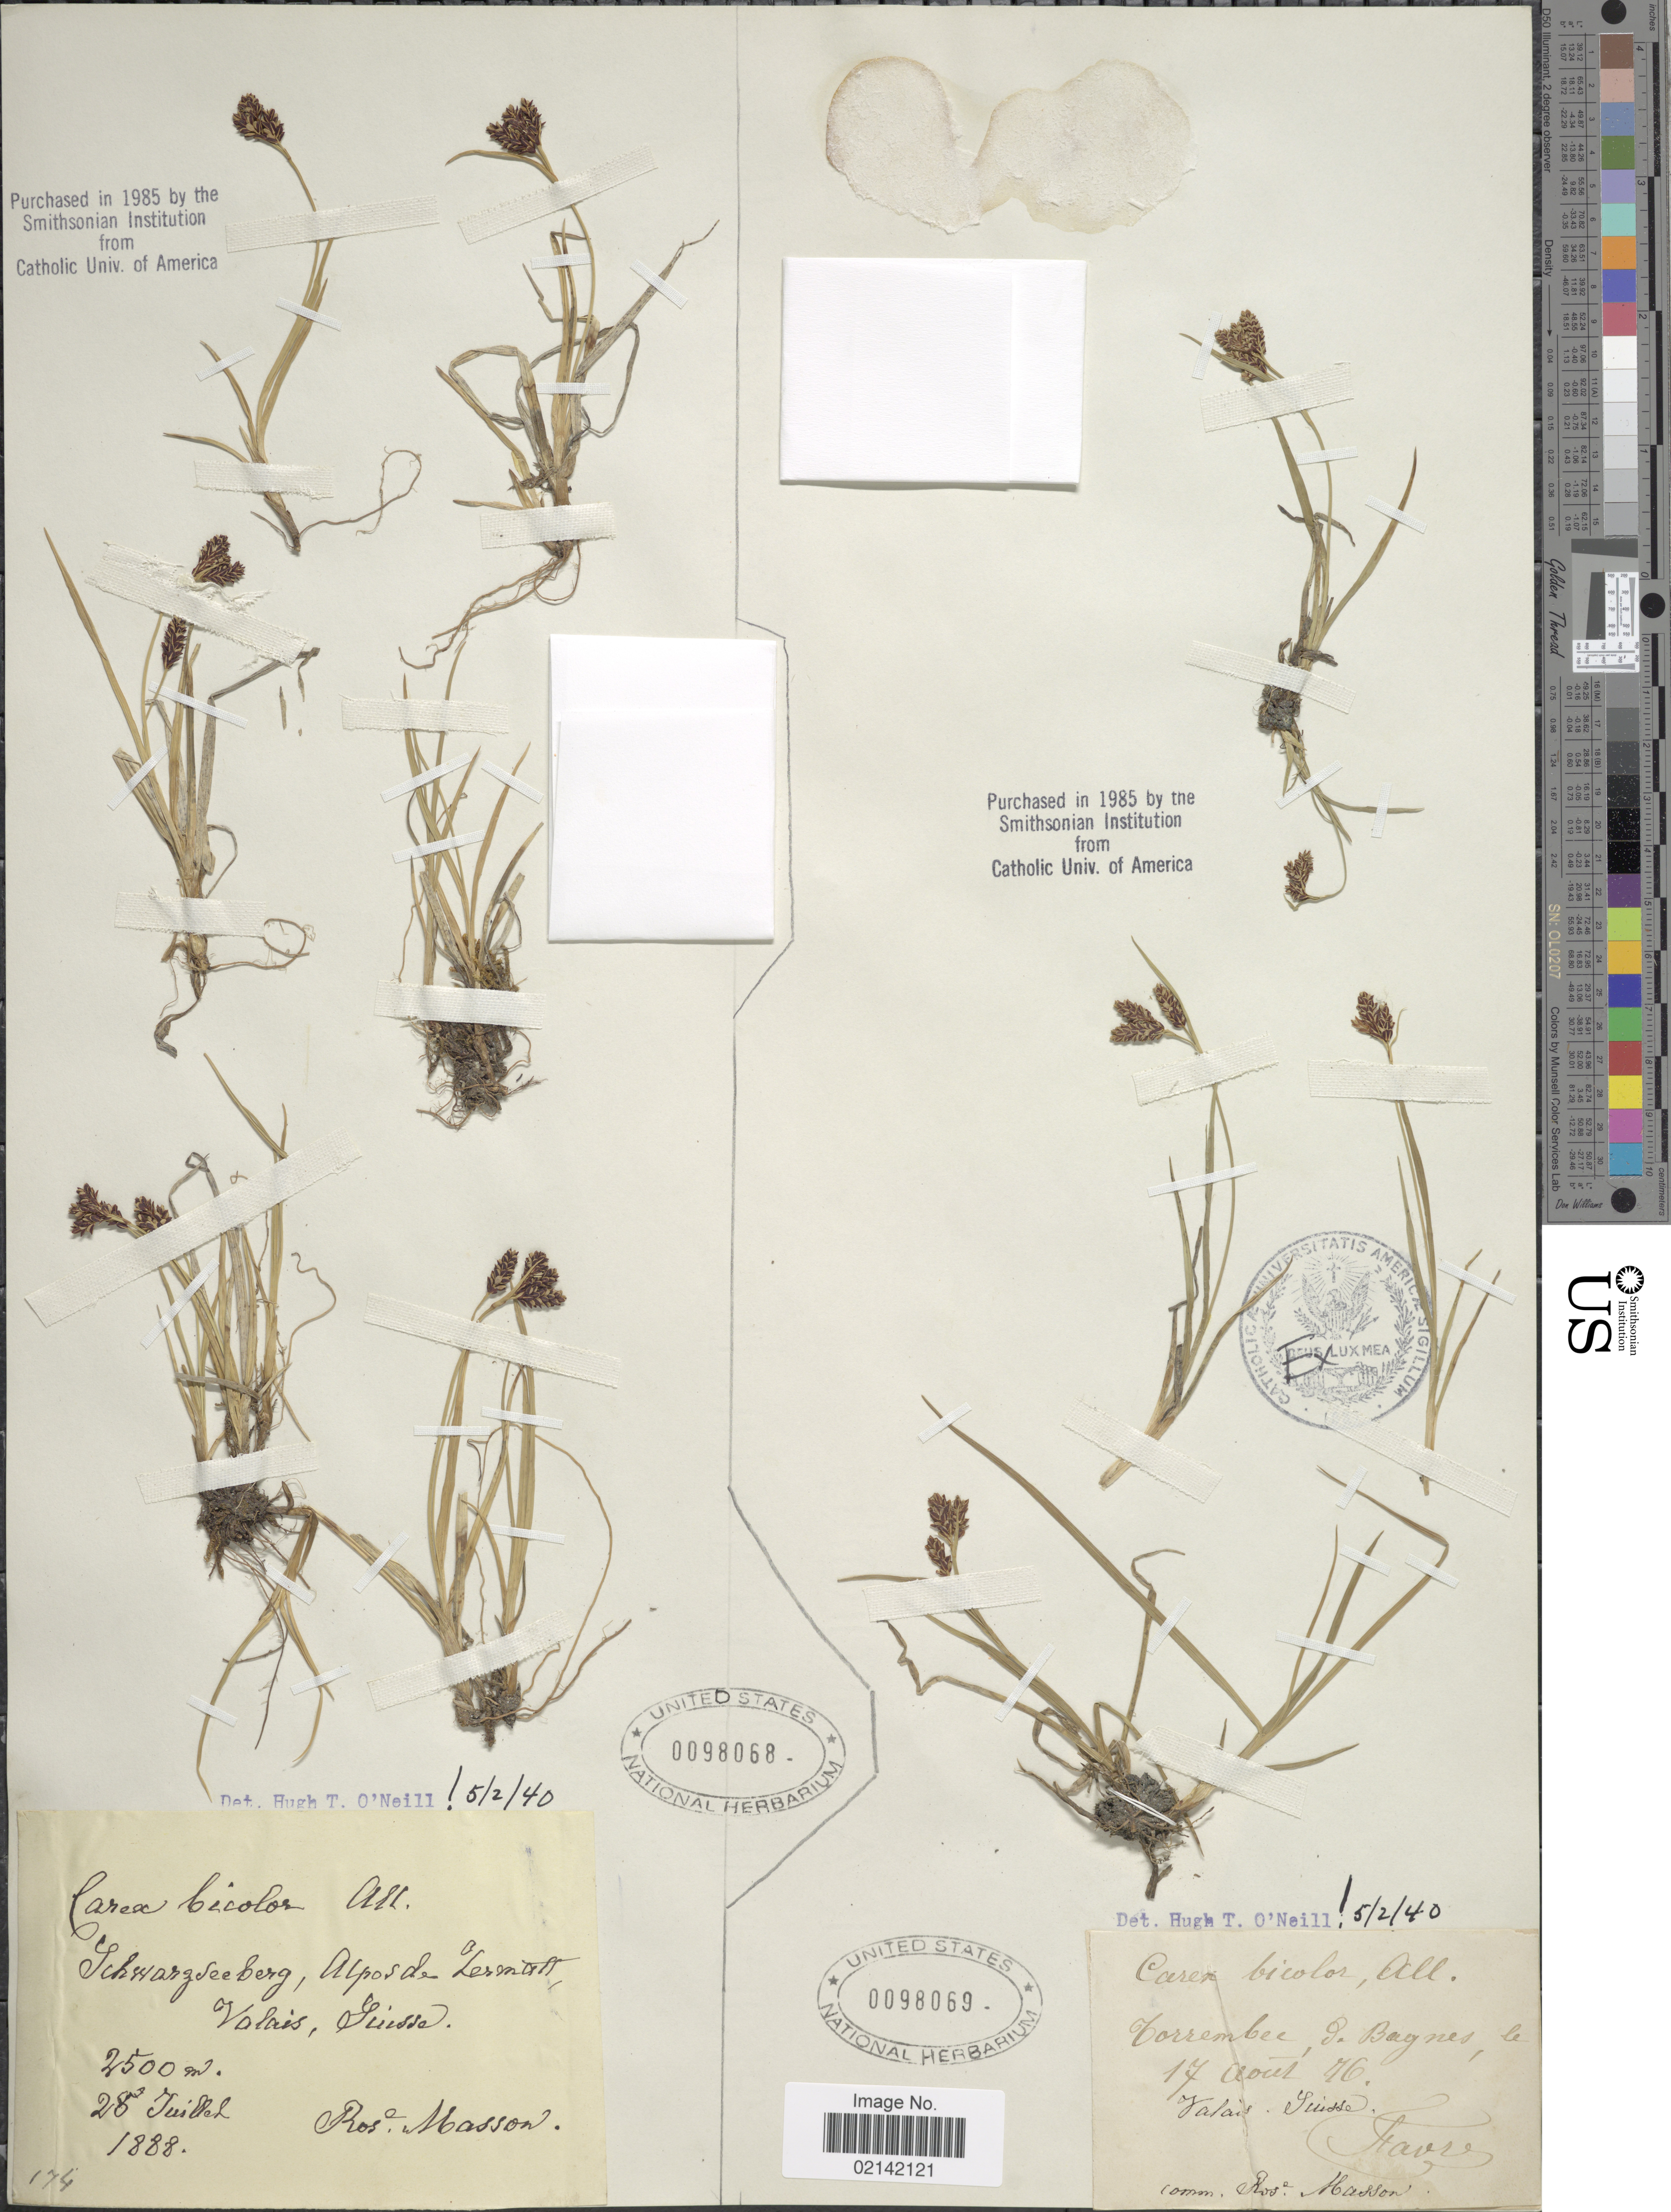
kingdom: Plantae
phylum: Tracheophyta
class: Liliopsida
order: Poales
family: Cyperaceae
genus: Carex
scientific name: Carex bicolor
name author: Bellardi ex All.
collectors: R. Masson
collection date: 1876-08-17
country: Switzerland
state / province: Valais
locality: Torrembee, P. Bagnes, Valais, Suisse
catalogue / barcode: US 98069-2